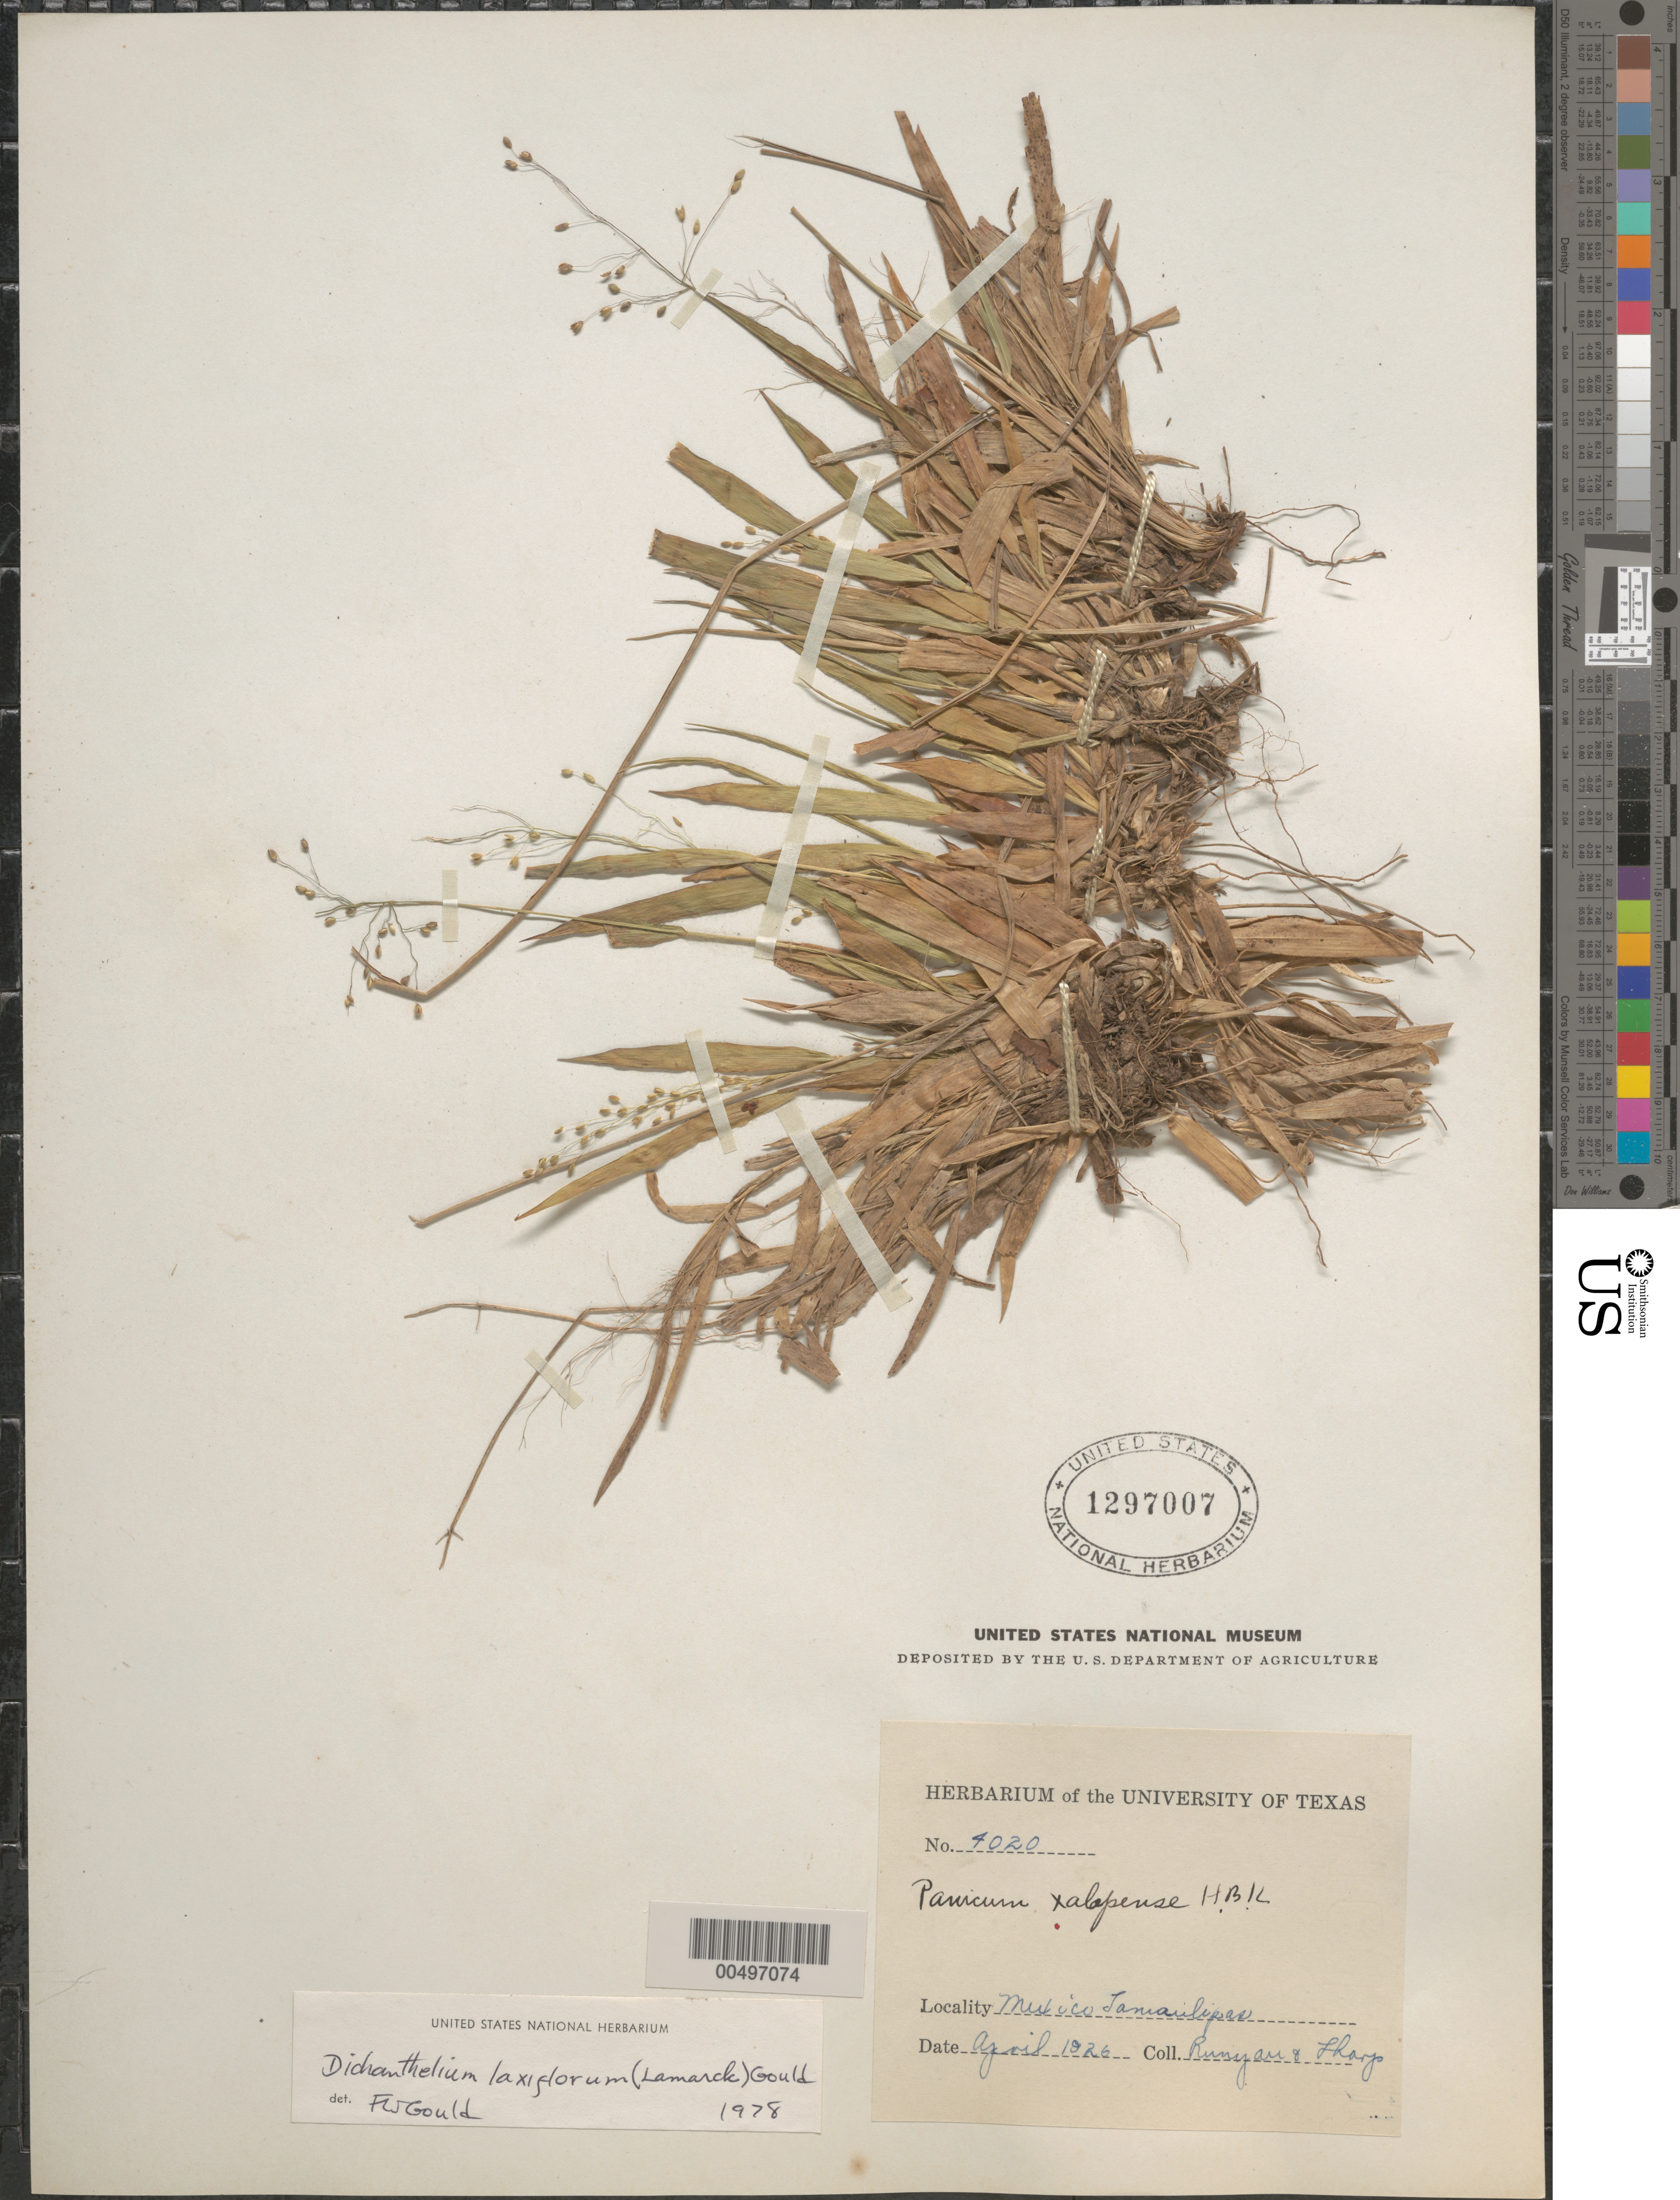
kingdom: Plantae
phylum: Tracheophyta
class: Liliopsida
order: Poales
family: Poaceae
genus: Dichanthelium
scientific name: Dichanthelium laxiflorum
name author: (Lam.) Gould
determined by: Gould, F. W.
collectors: R. Runyon & A. J. Sharp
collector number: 4020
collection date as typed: Apr 1926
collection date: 1926-04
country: Mexico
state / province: Tamaulipas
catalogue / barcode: US 1297007